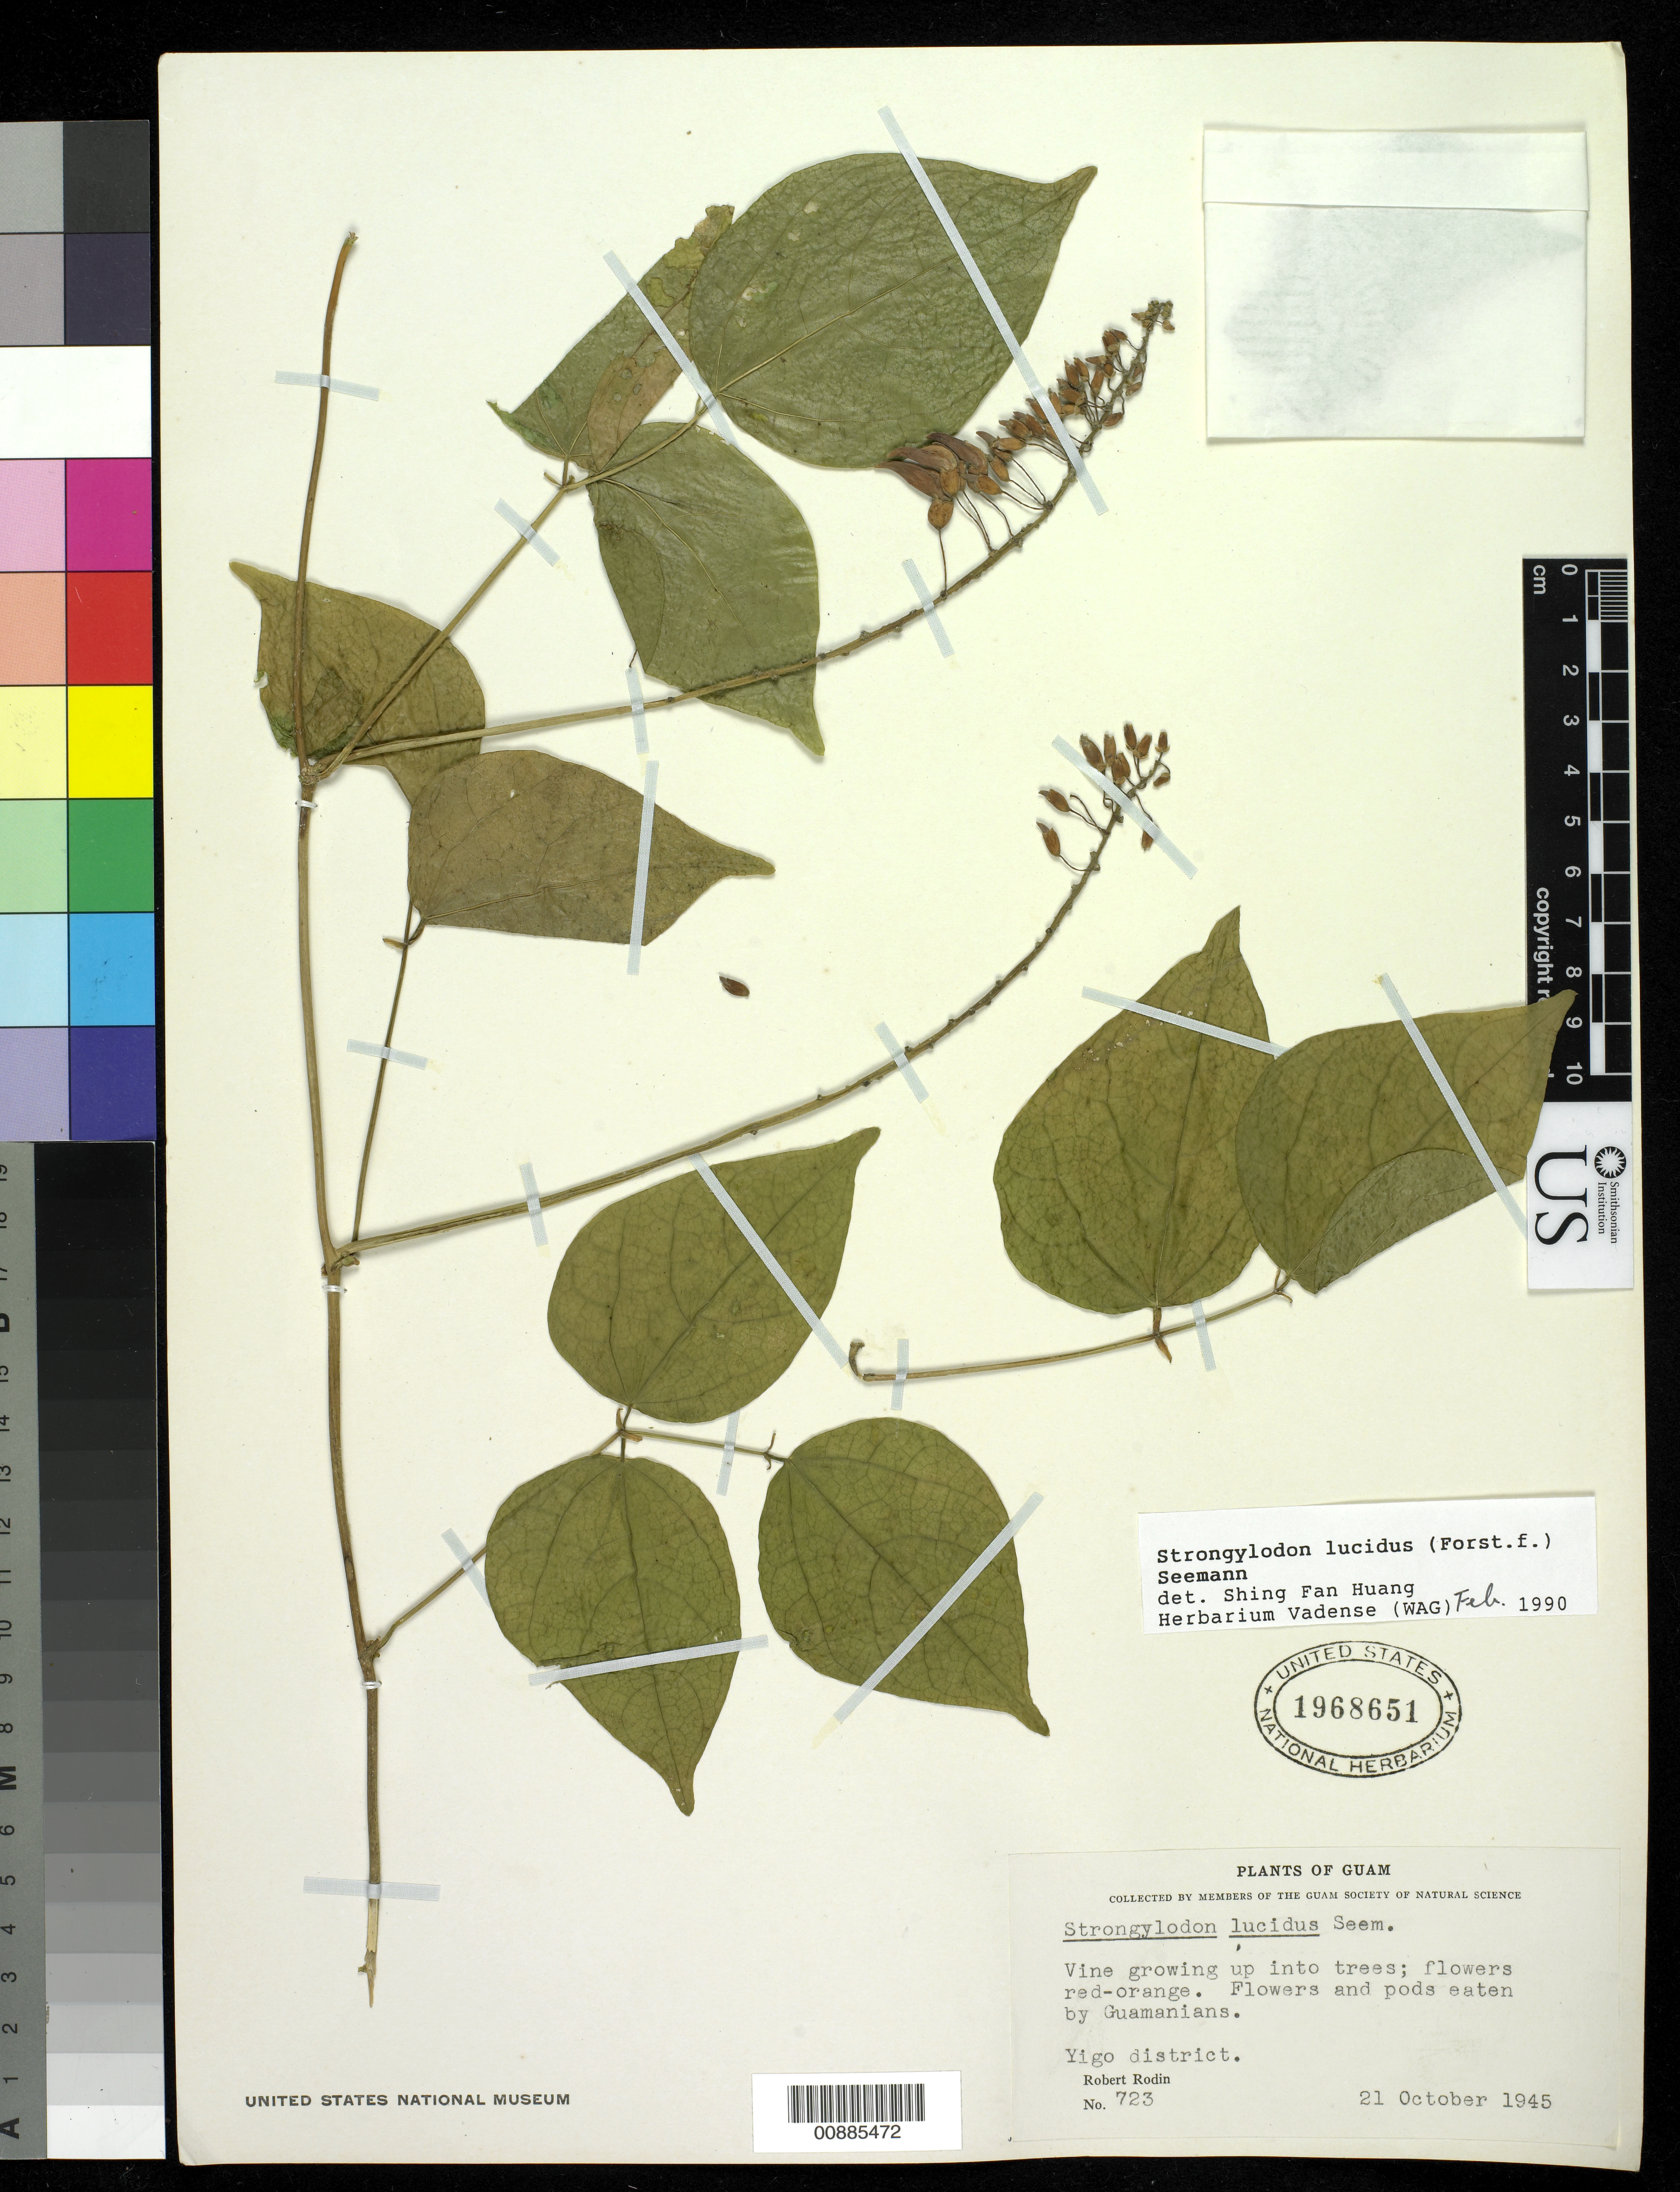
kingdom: Plantae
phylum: Tracheophyta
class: Magnoliopsida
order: Fabales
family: Fabaceae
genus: Strongylodon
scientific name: Strongylodon lucidus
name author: (G. Forst.) Seem.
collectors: R. J. Rodin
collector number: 723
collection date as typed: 21 Oct 1945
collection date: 1945-10-21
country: Guam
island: Guam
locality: Yigo district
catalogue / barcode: US 1968651